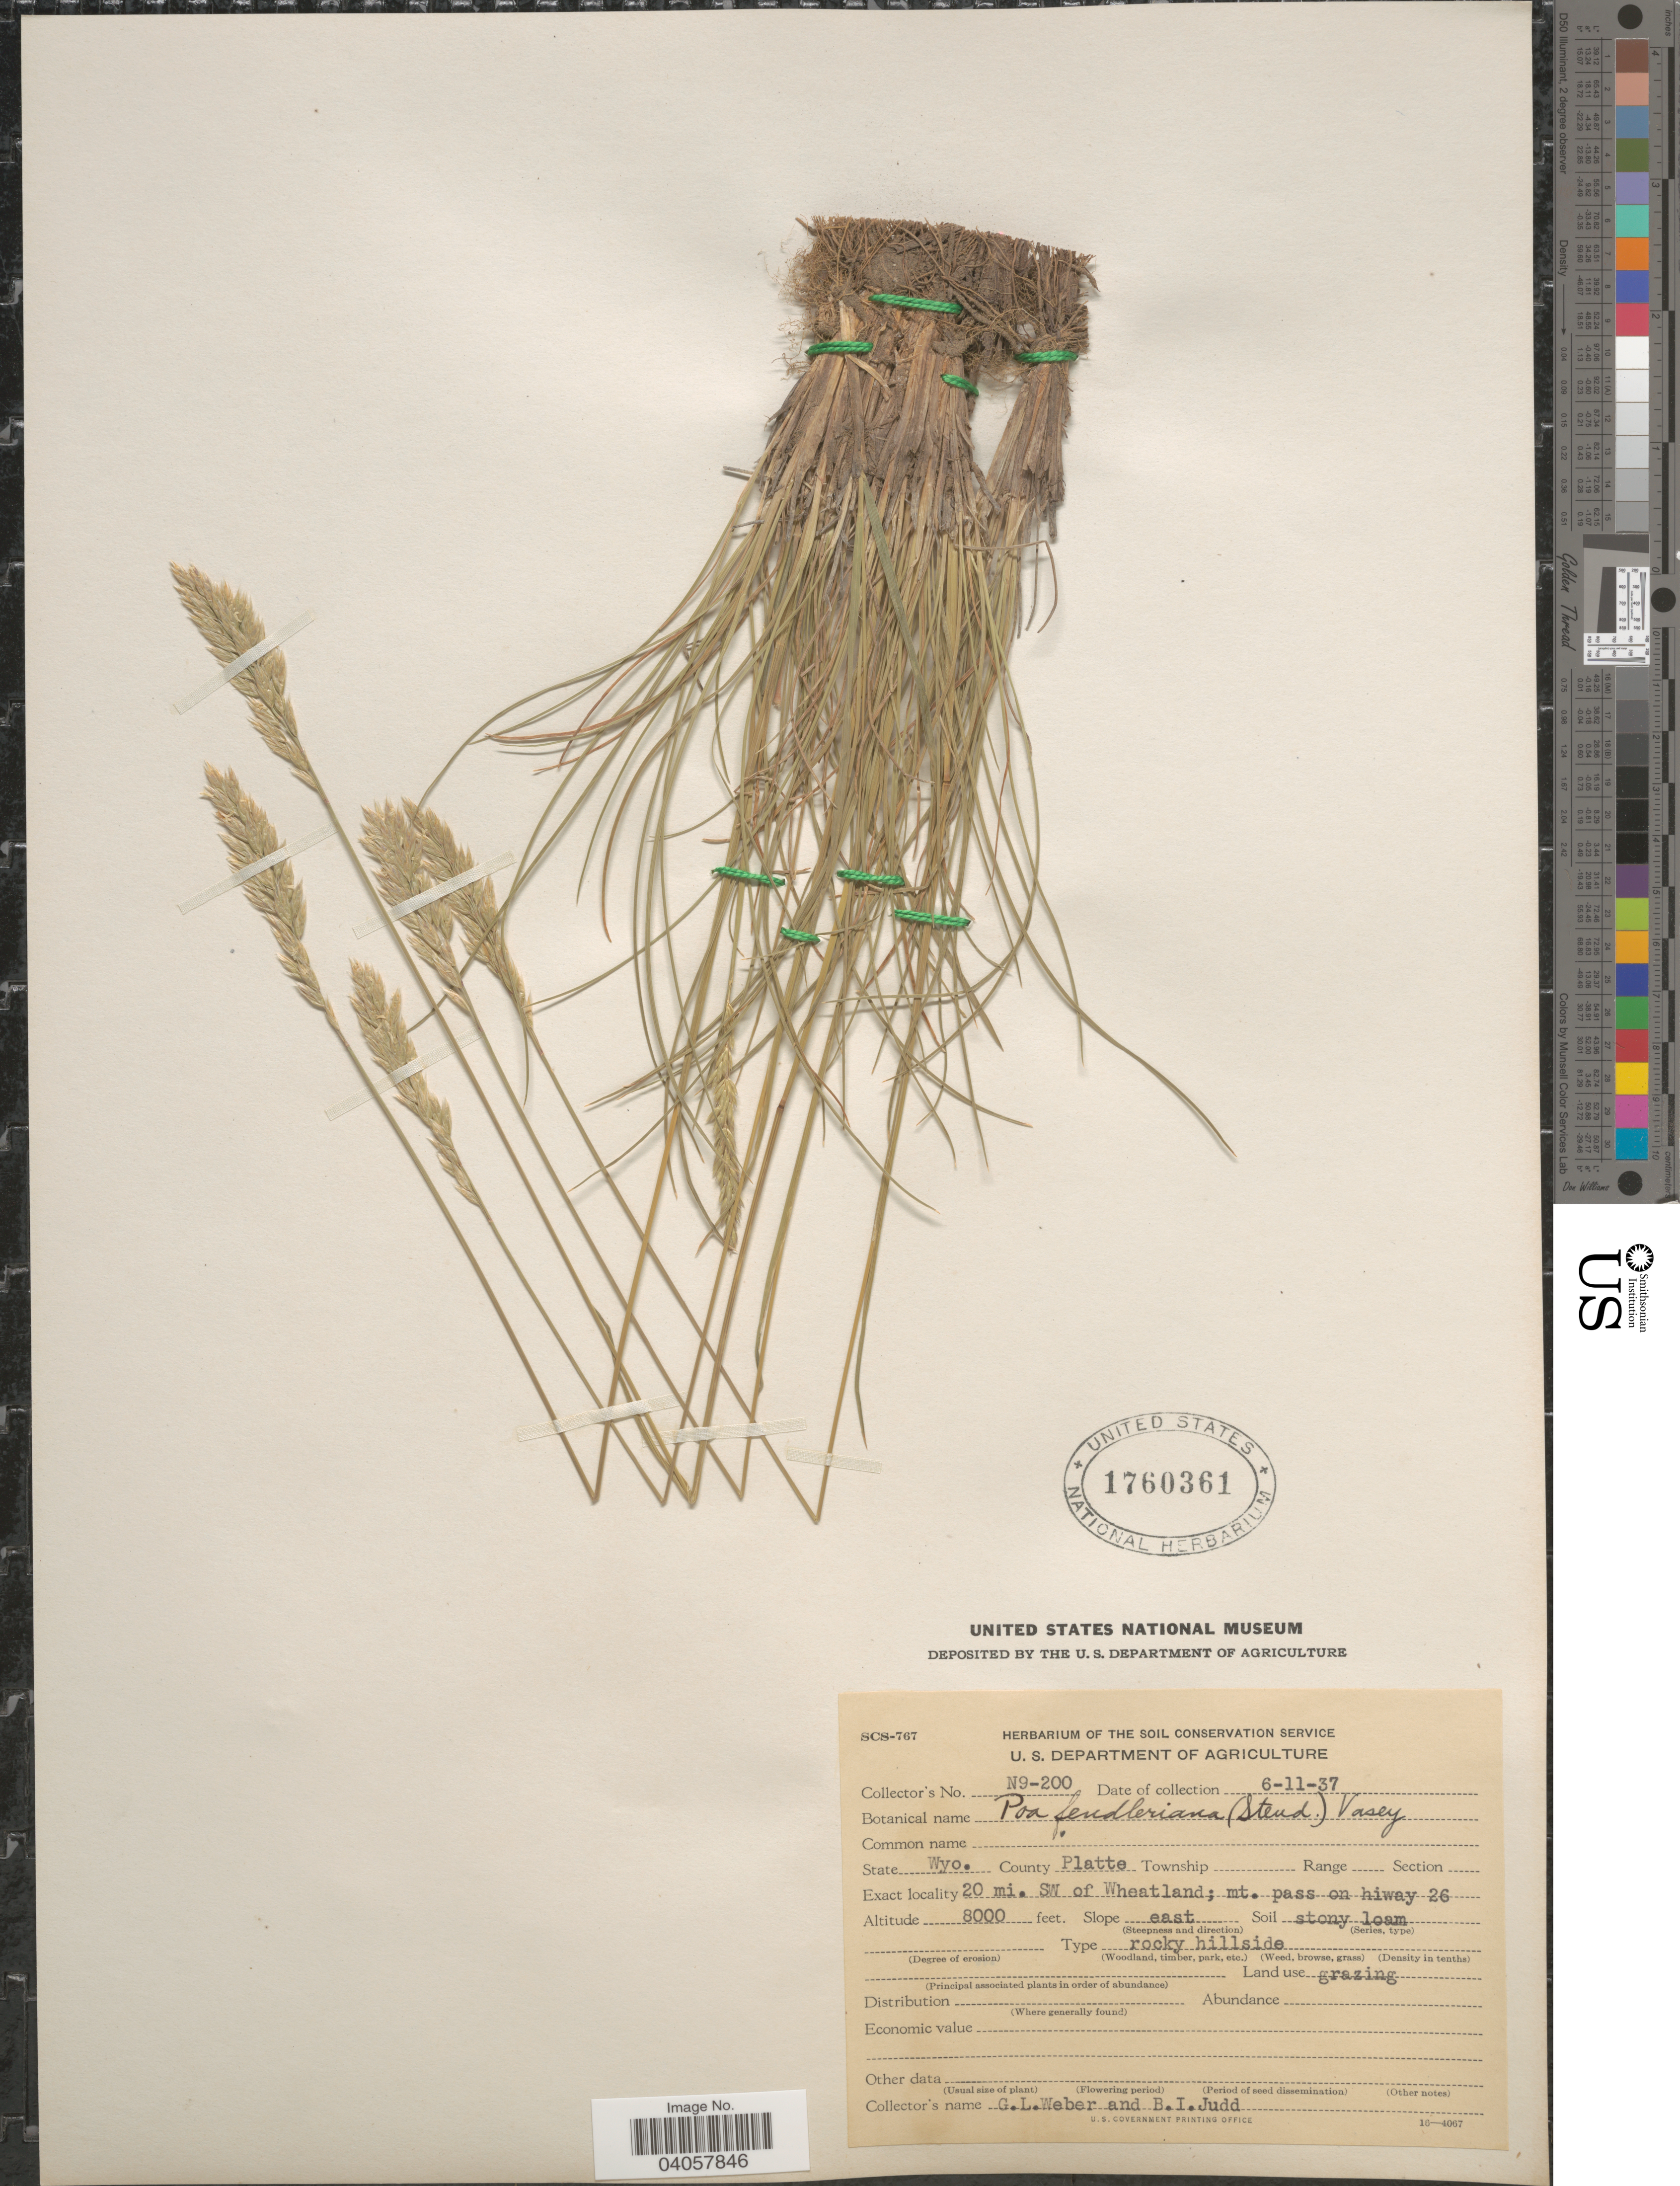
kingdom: Plantae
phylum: Tracheophyta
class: Liliopsida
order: Poales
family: Poaceae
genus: Poa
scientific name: Poa fendleriana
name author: (Steud.) Vasey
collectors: G. Weber & B. Judd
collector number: N9-200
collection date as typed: Transcribed d/m/y: 11/6/37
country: United States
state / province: Wyoming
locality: County Platte. 20 mi. SW of Wheatland; mt. pass on hiway 26. Slope east.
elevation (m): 2438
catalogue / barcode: US 1760361